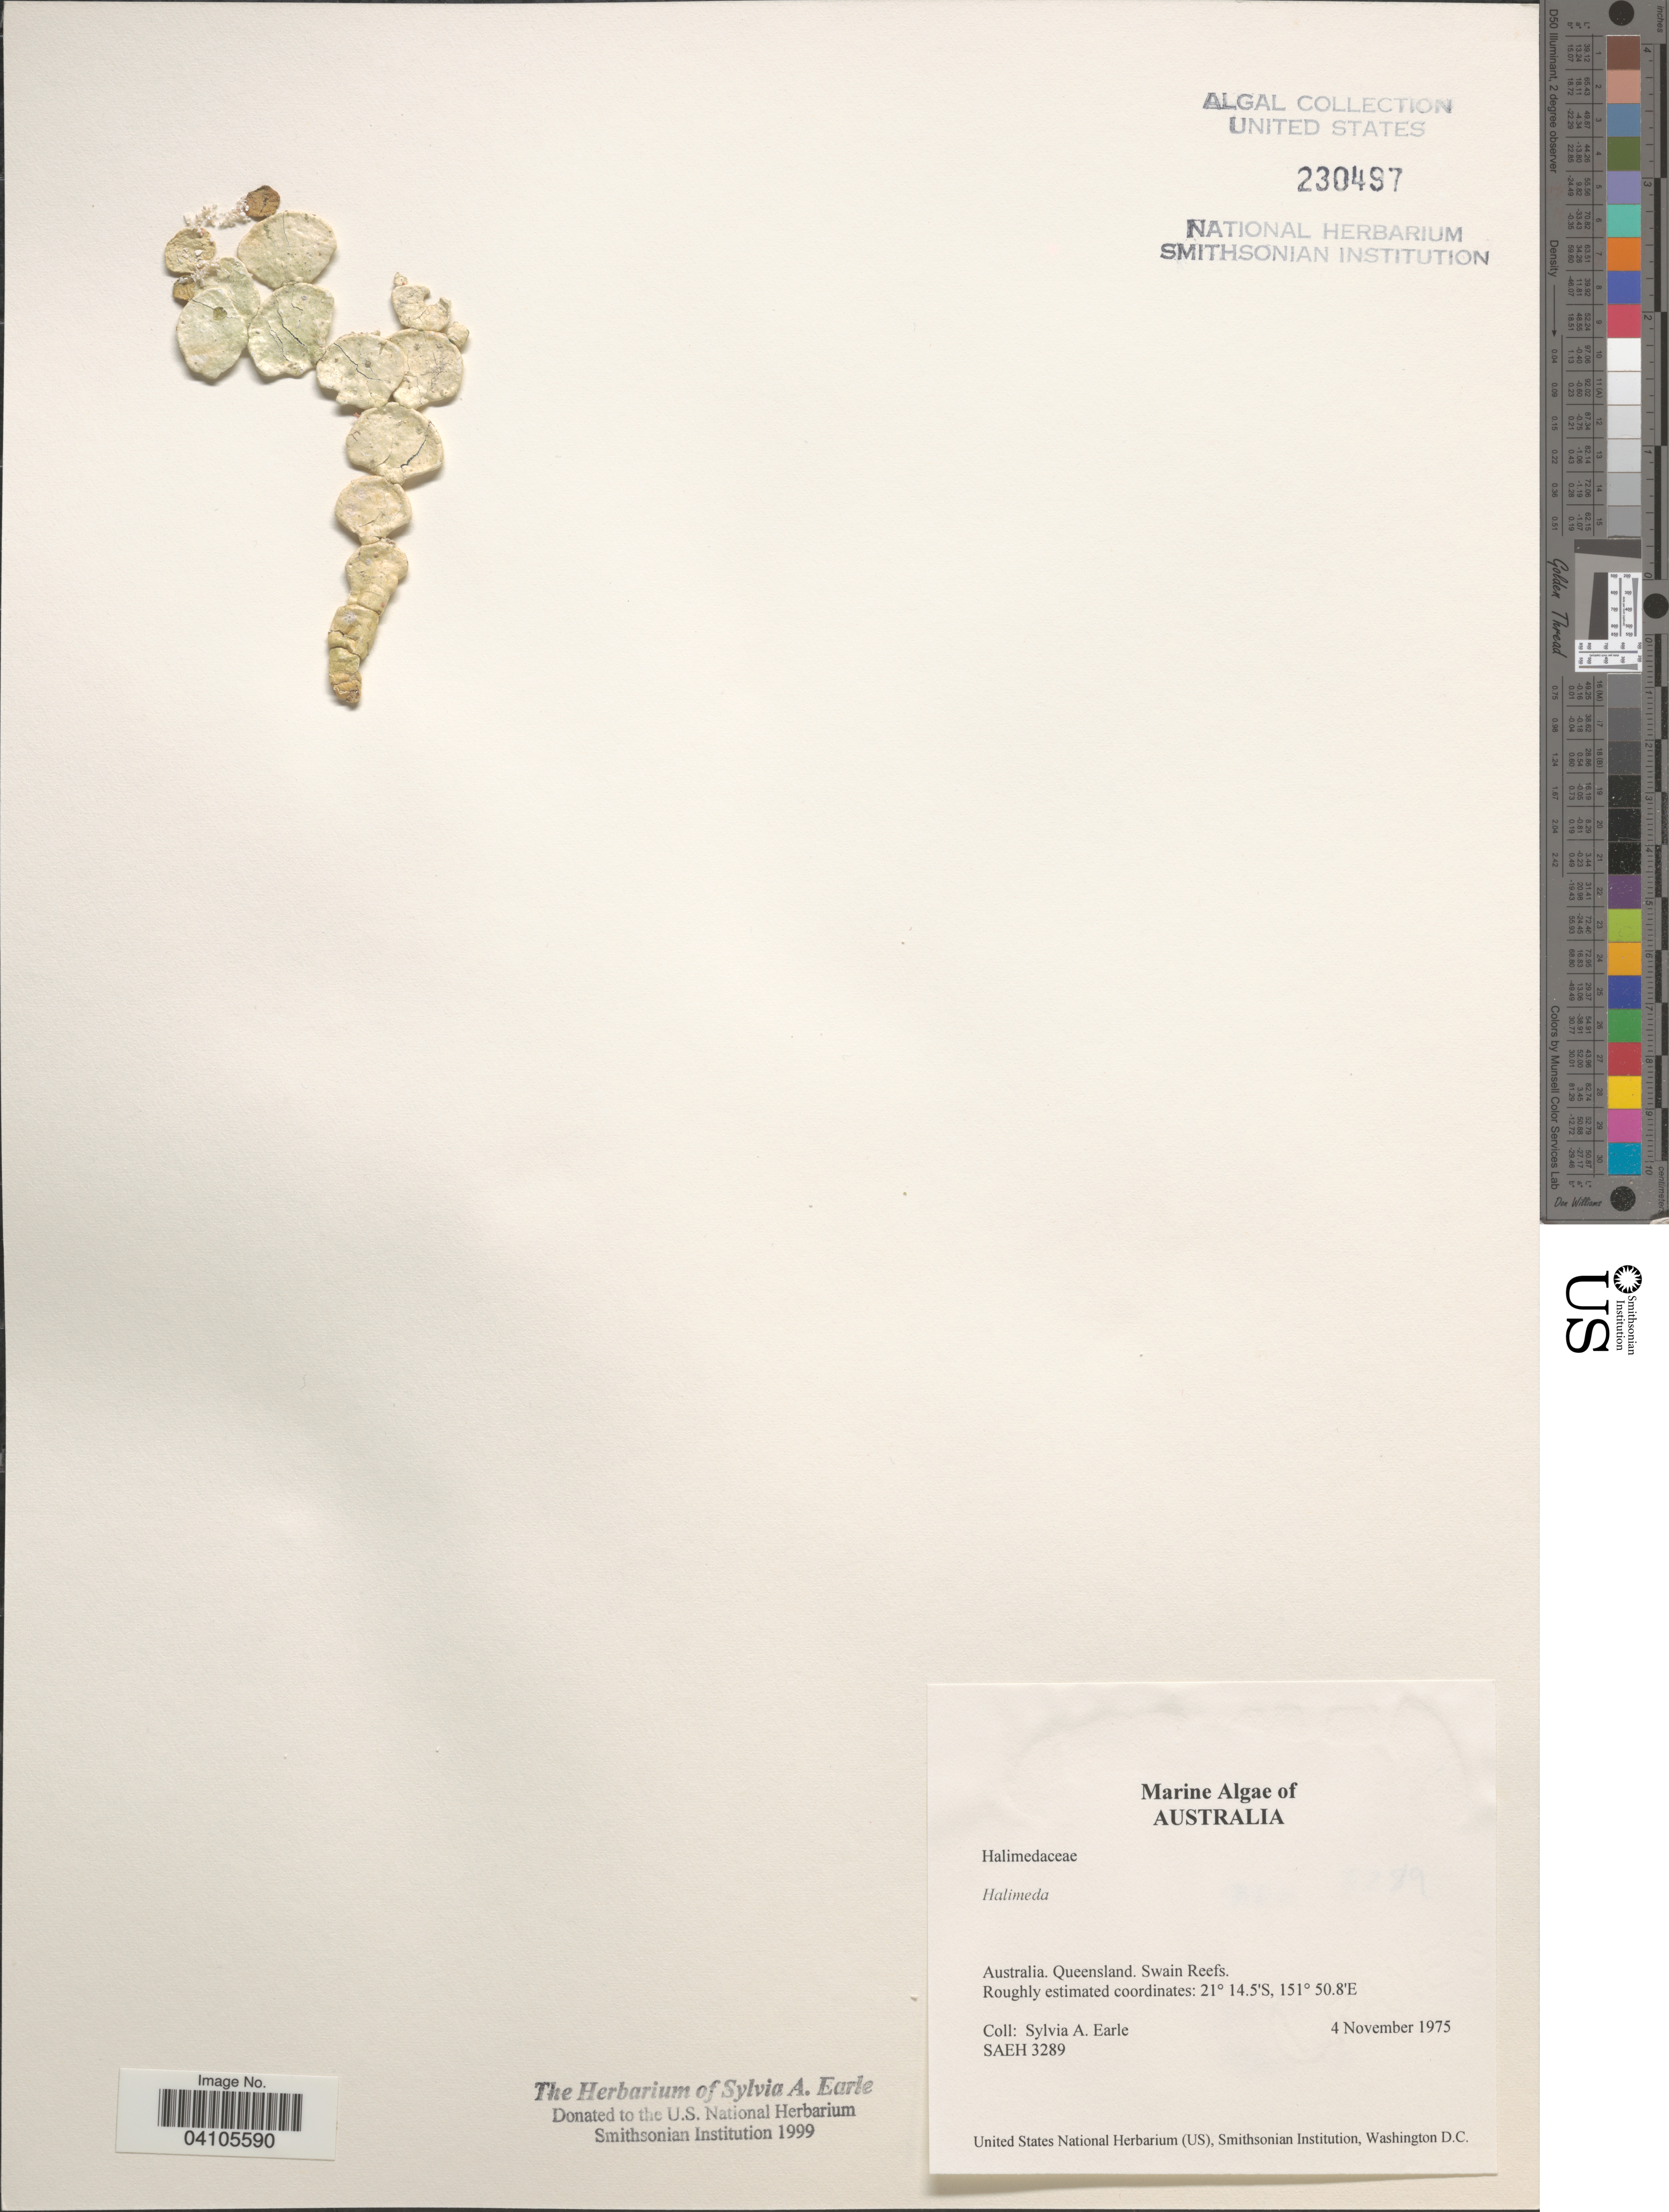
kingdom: Plantae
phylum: Chlorophyta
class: Ulvophyceae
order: Bryopsidales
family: Halimedaceae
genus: Halimeda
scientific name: Halimeda sp.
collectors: S. A. Earle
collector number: SAEH 3289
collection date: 1975-11-04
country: Australia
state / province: Queensland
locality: Swain Reefs.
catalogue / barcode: US 230497